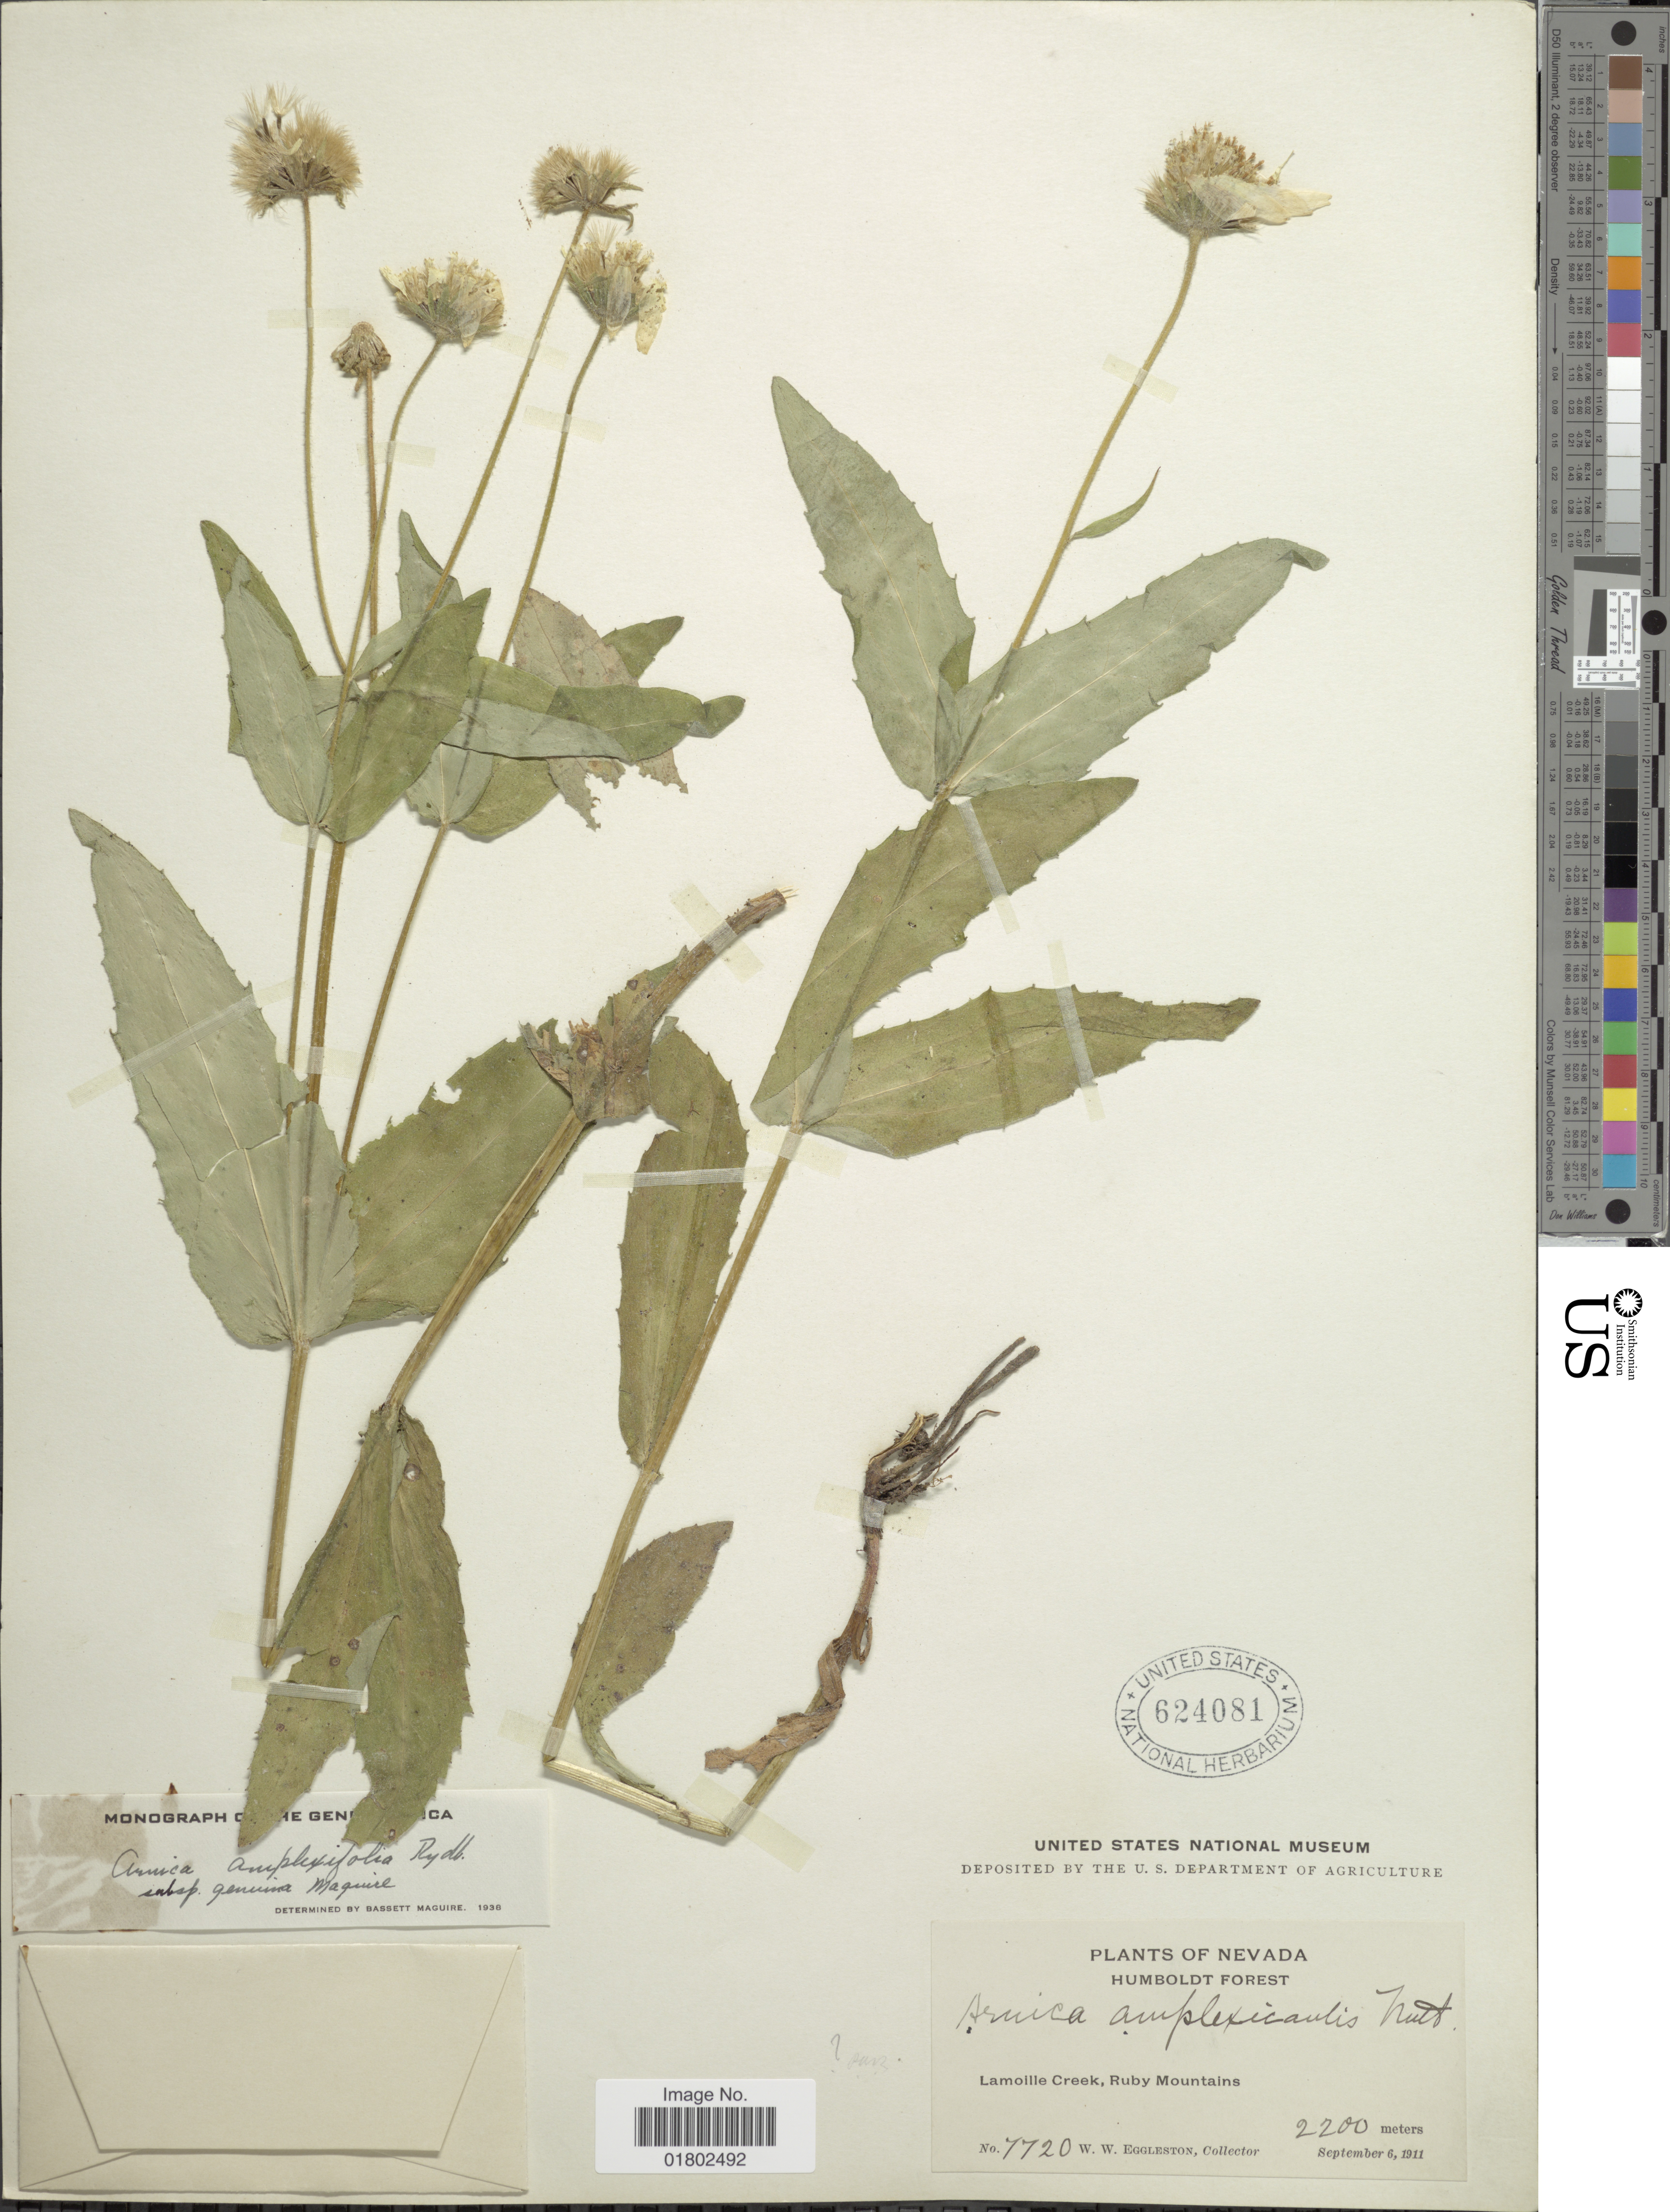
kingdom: Plantae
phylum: Tracheophyta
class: Magnoliopsida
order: Asterales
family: Asteraceae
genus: Arnica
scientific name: Arnica amplexifolia subsp. genuina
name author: Maguire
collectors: W. W. Eggleston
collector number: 7720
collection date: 1911-09-06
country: United States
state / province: Nevada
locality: Humboldt Forest, Lamoille Creek, Ruby Mountains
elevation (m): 2200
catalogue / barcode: US 624081